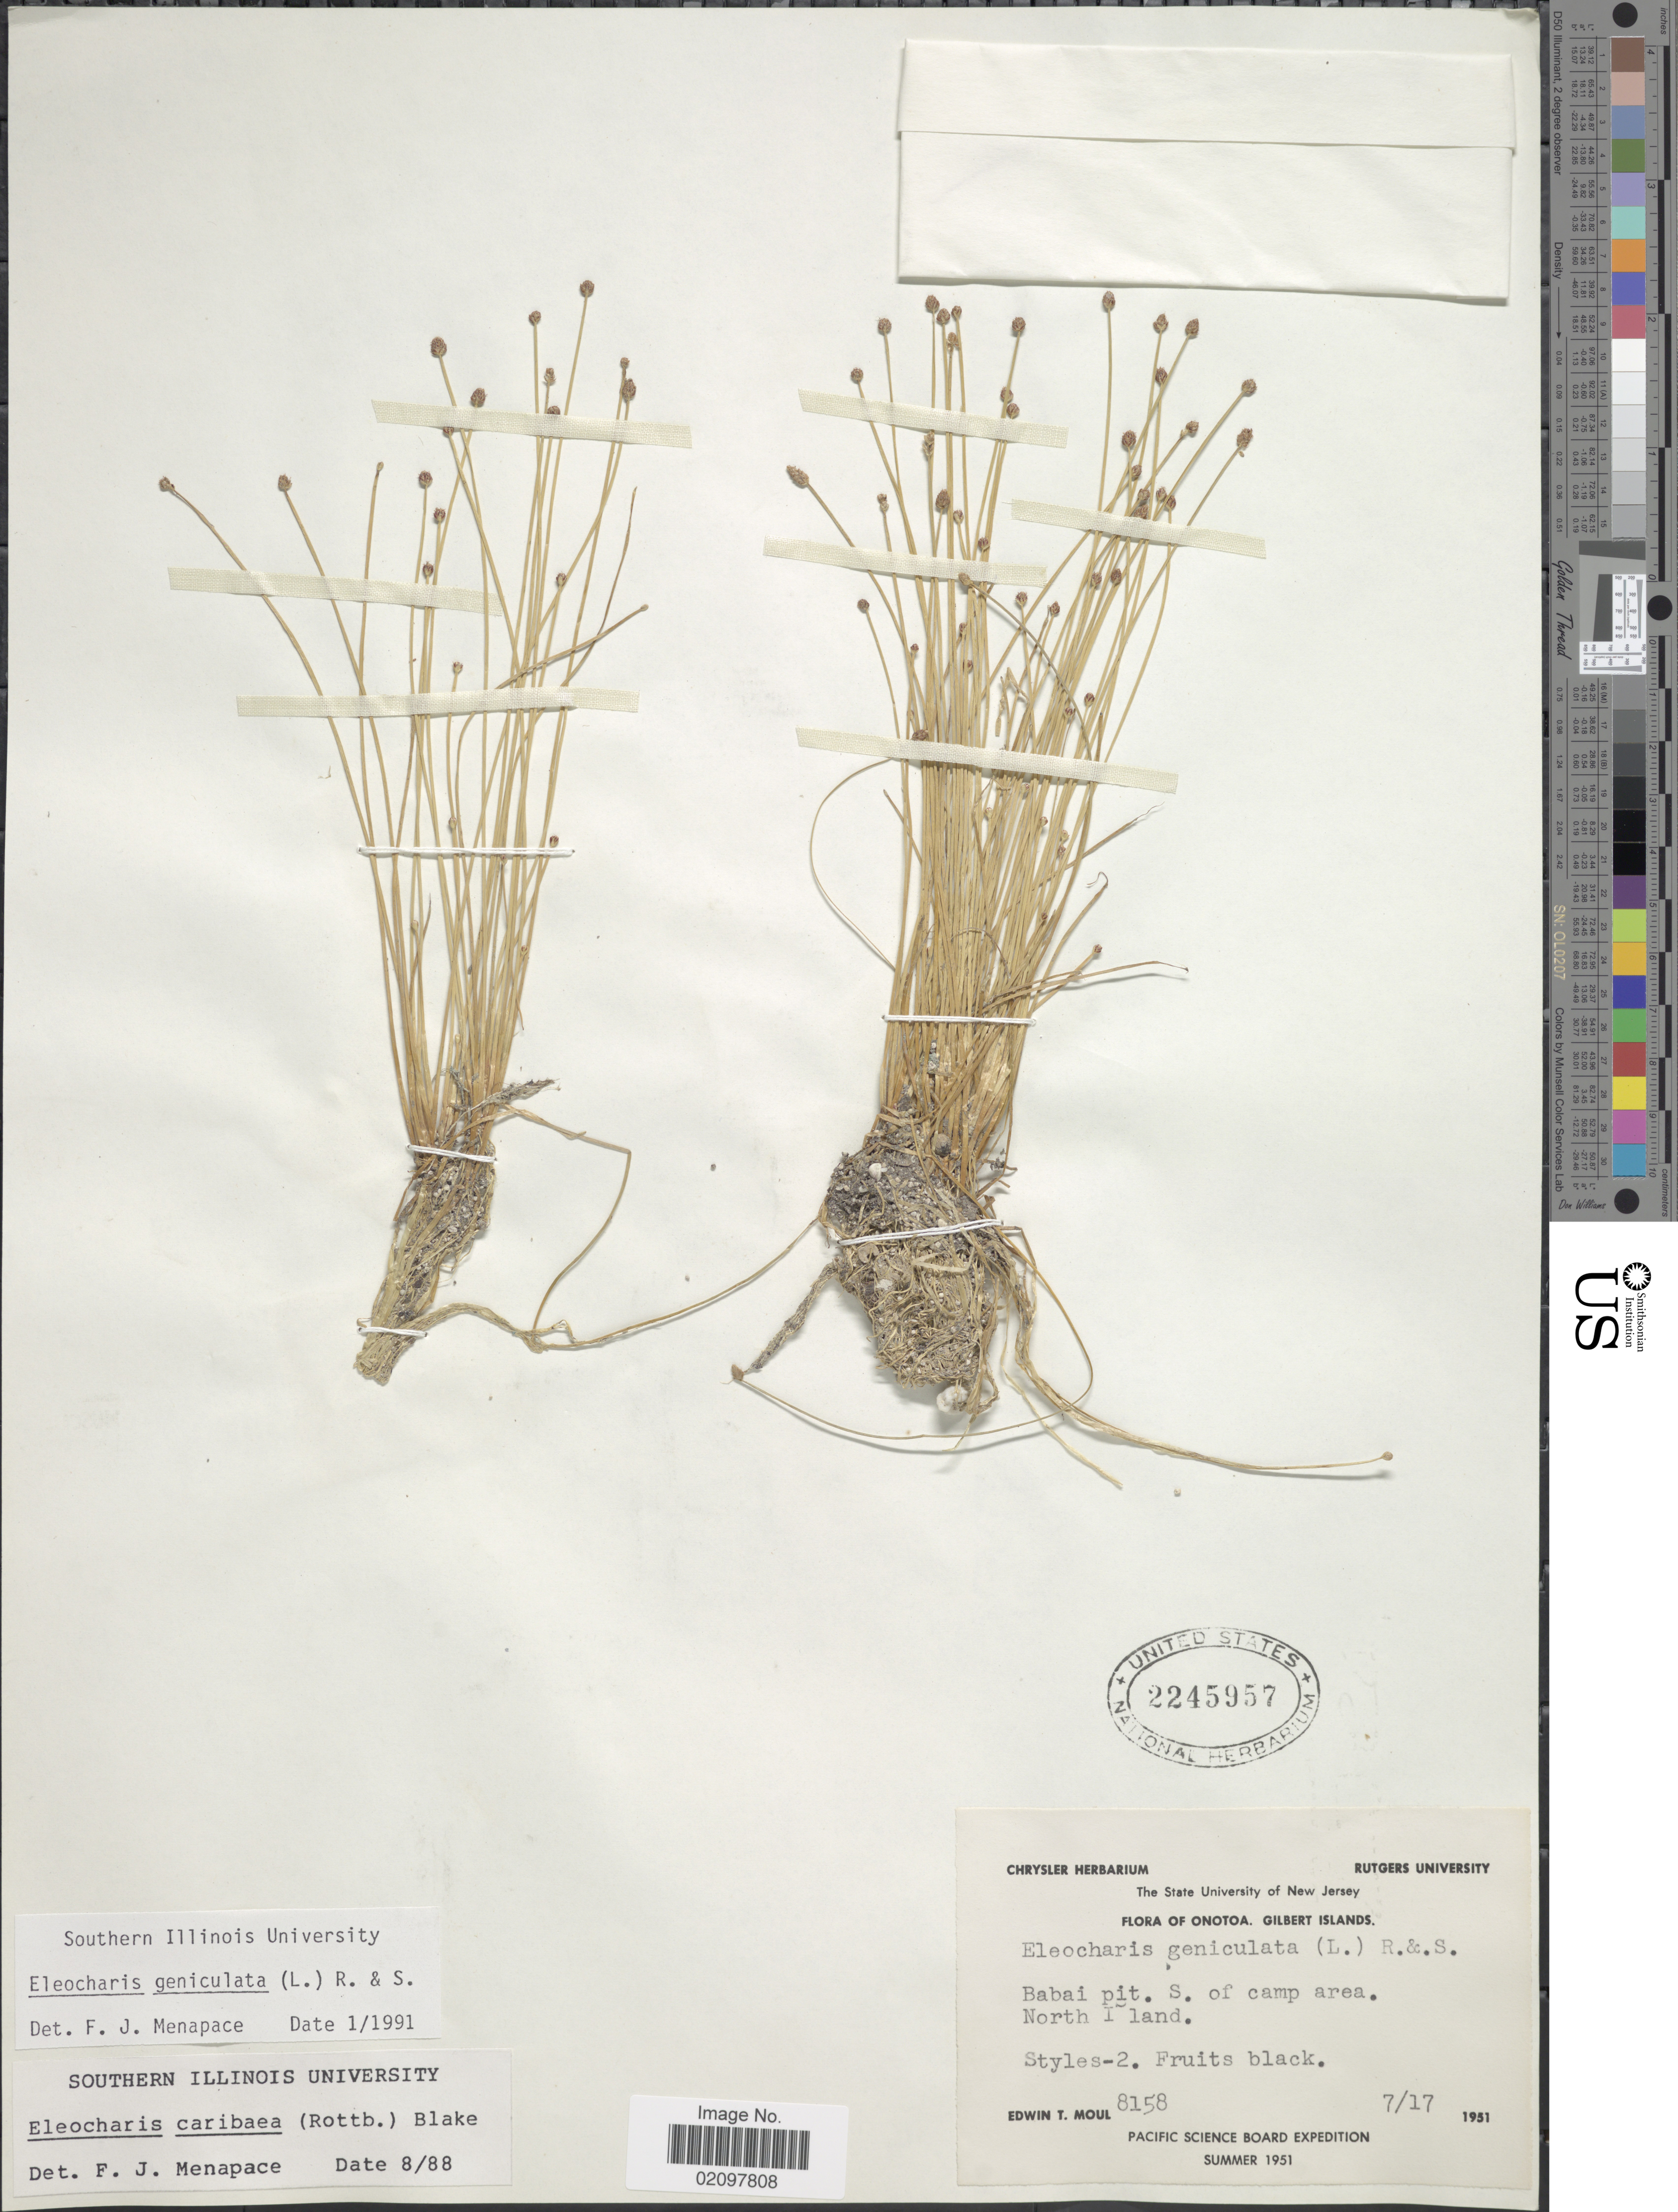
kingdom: Plantae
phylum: Tracheophyta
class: Liliopsida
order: Poales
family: Cyperaceae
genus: Eleocharis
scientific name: Eleocharis geniculata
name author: (L.) Roem. & Schult.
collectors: E. T. Moul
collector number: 5158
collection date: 1951-07-17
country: Kiribati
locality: Onotoa, Gilbert Islands. Babai pit. S. of camp area. North I. land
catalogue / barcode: US 2245957